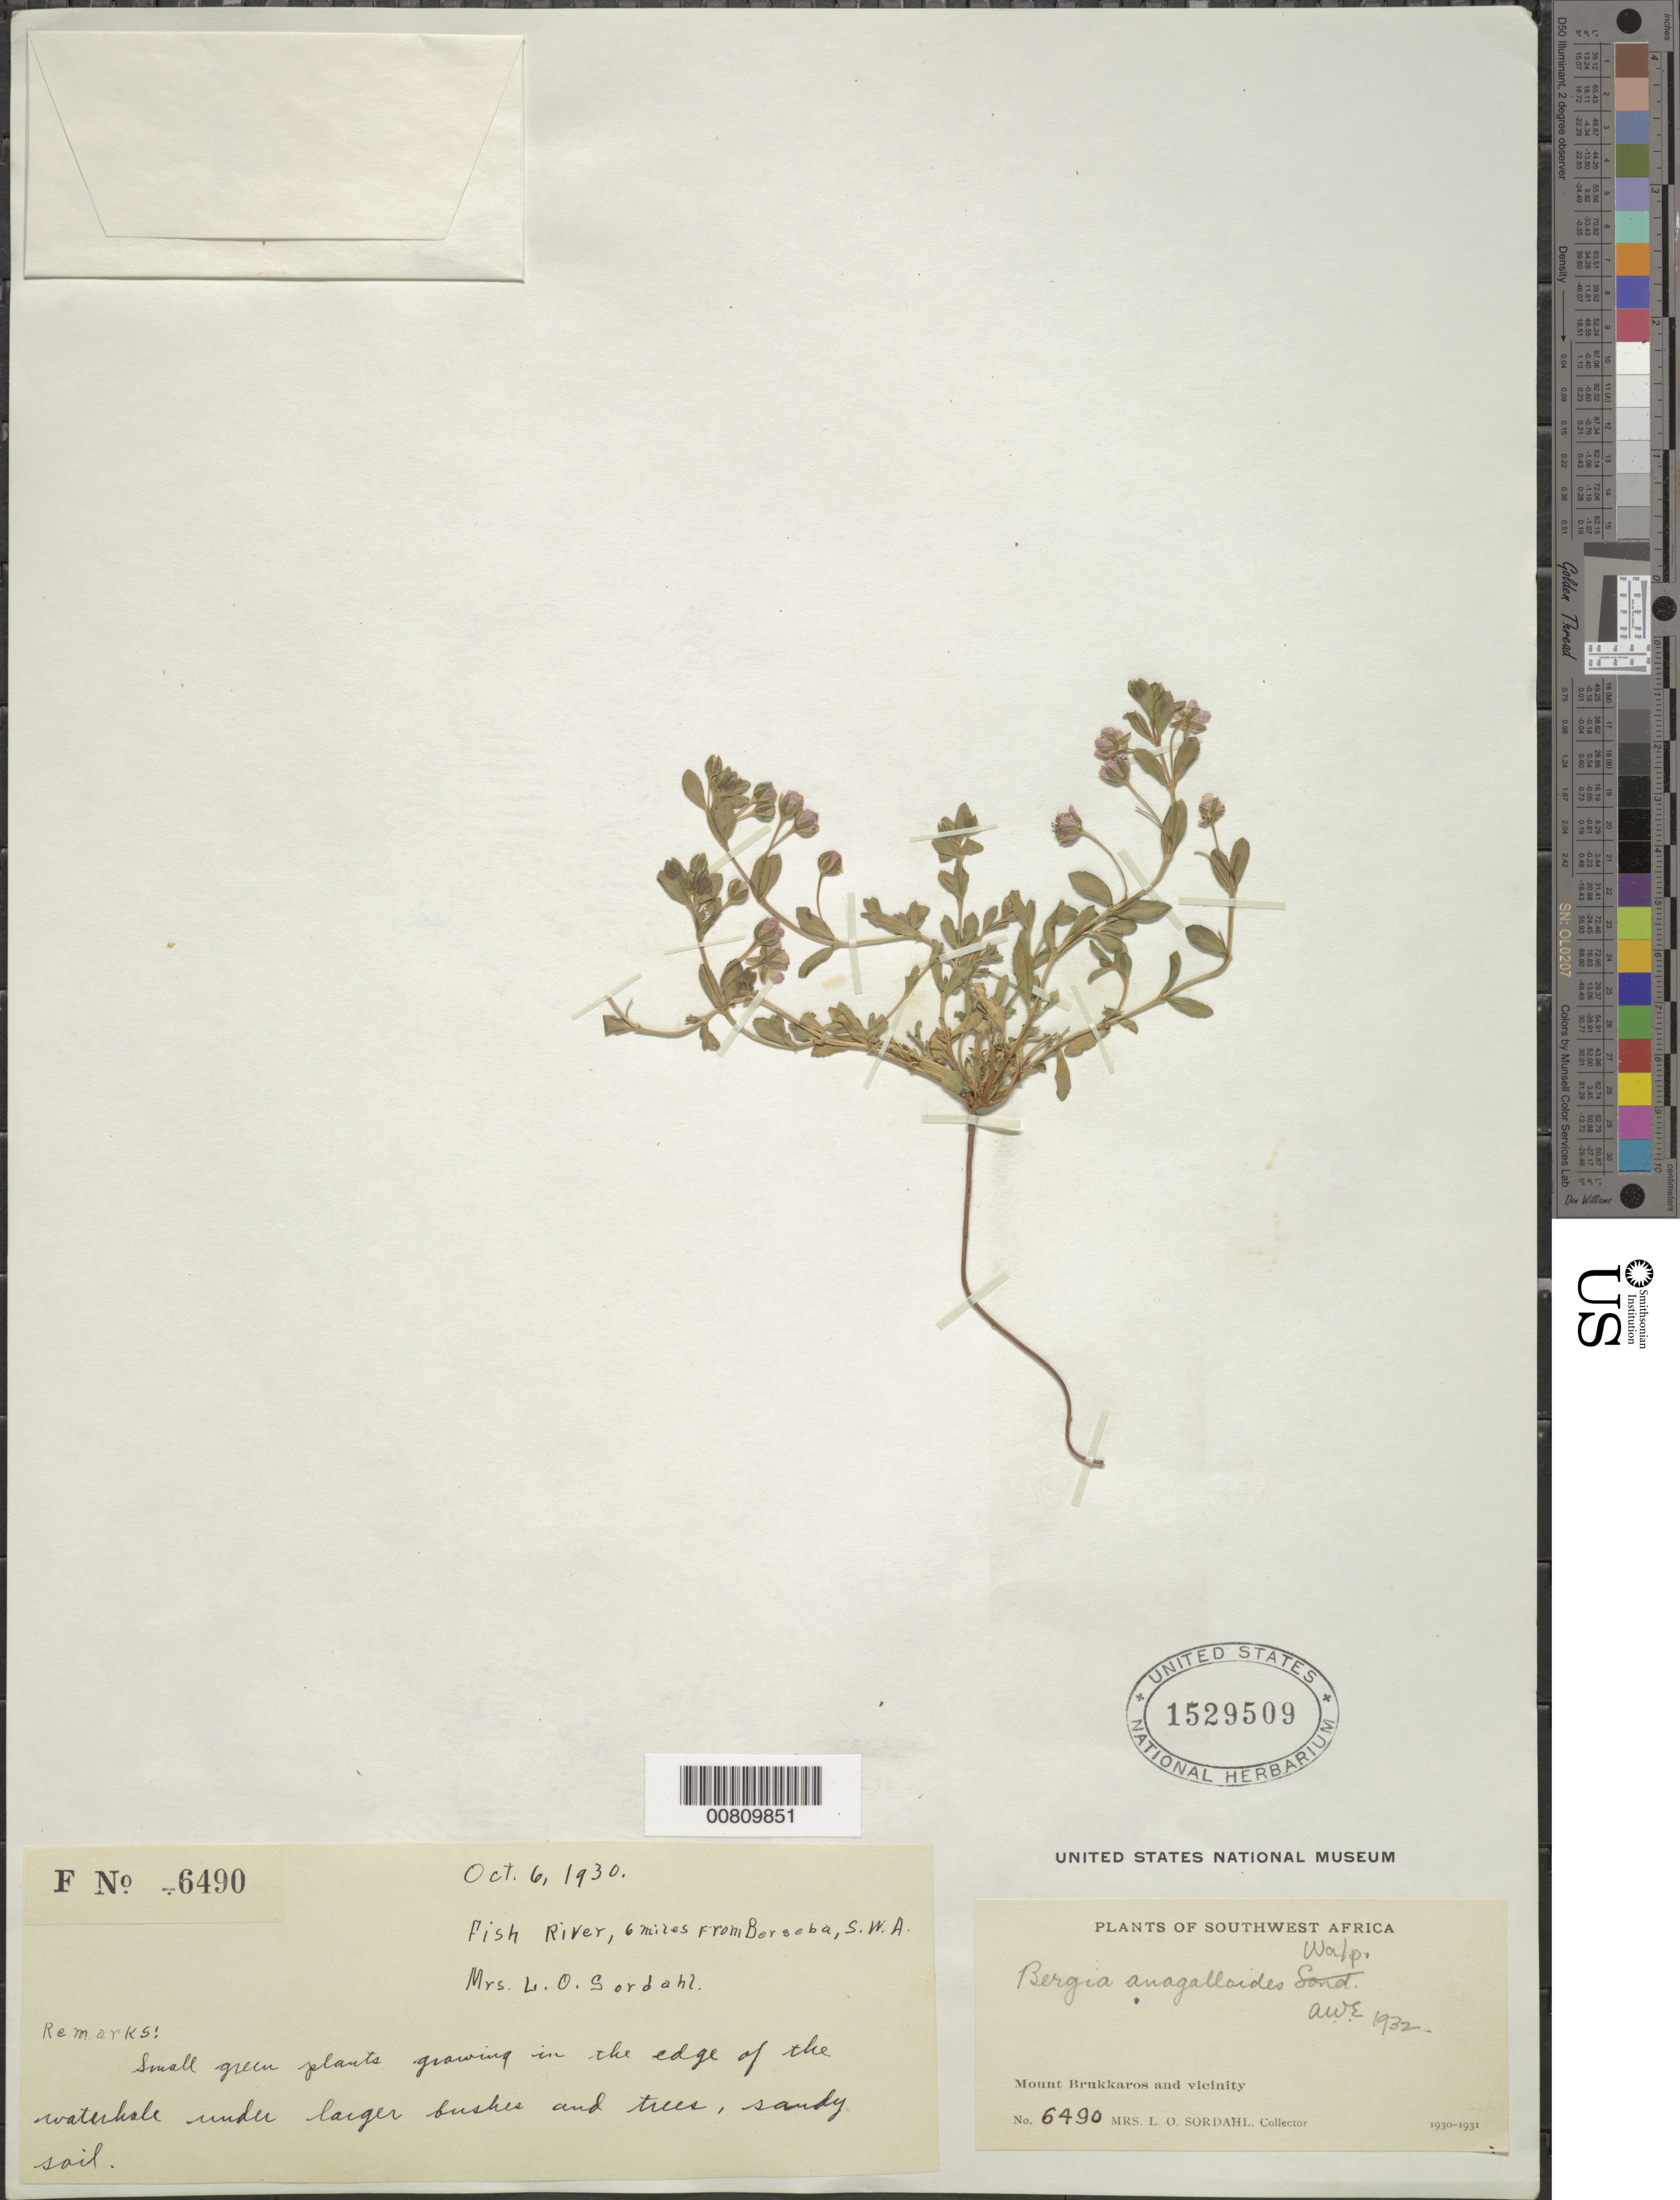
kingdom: Plantae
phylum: Tracheophyta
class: Magnoliopsida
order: Malpighiales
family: Elatinaceae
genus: Bergia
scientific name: Bergia anagalloides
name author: Walp.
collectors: L. Sordahl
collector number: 6490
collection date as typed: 06 Oct 1930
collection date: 1930-10-06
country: South Africa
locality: Mount Brukkaros, Fish River, 6 mi from Berseba.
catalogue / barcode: US 1529509